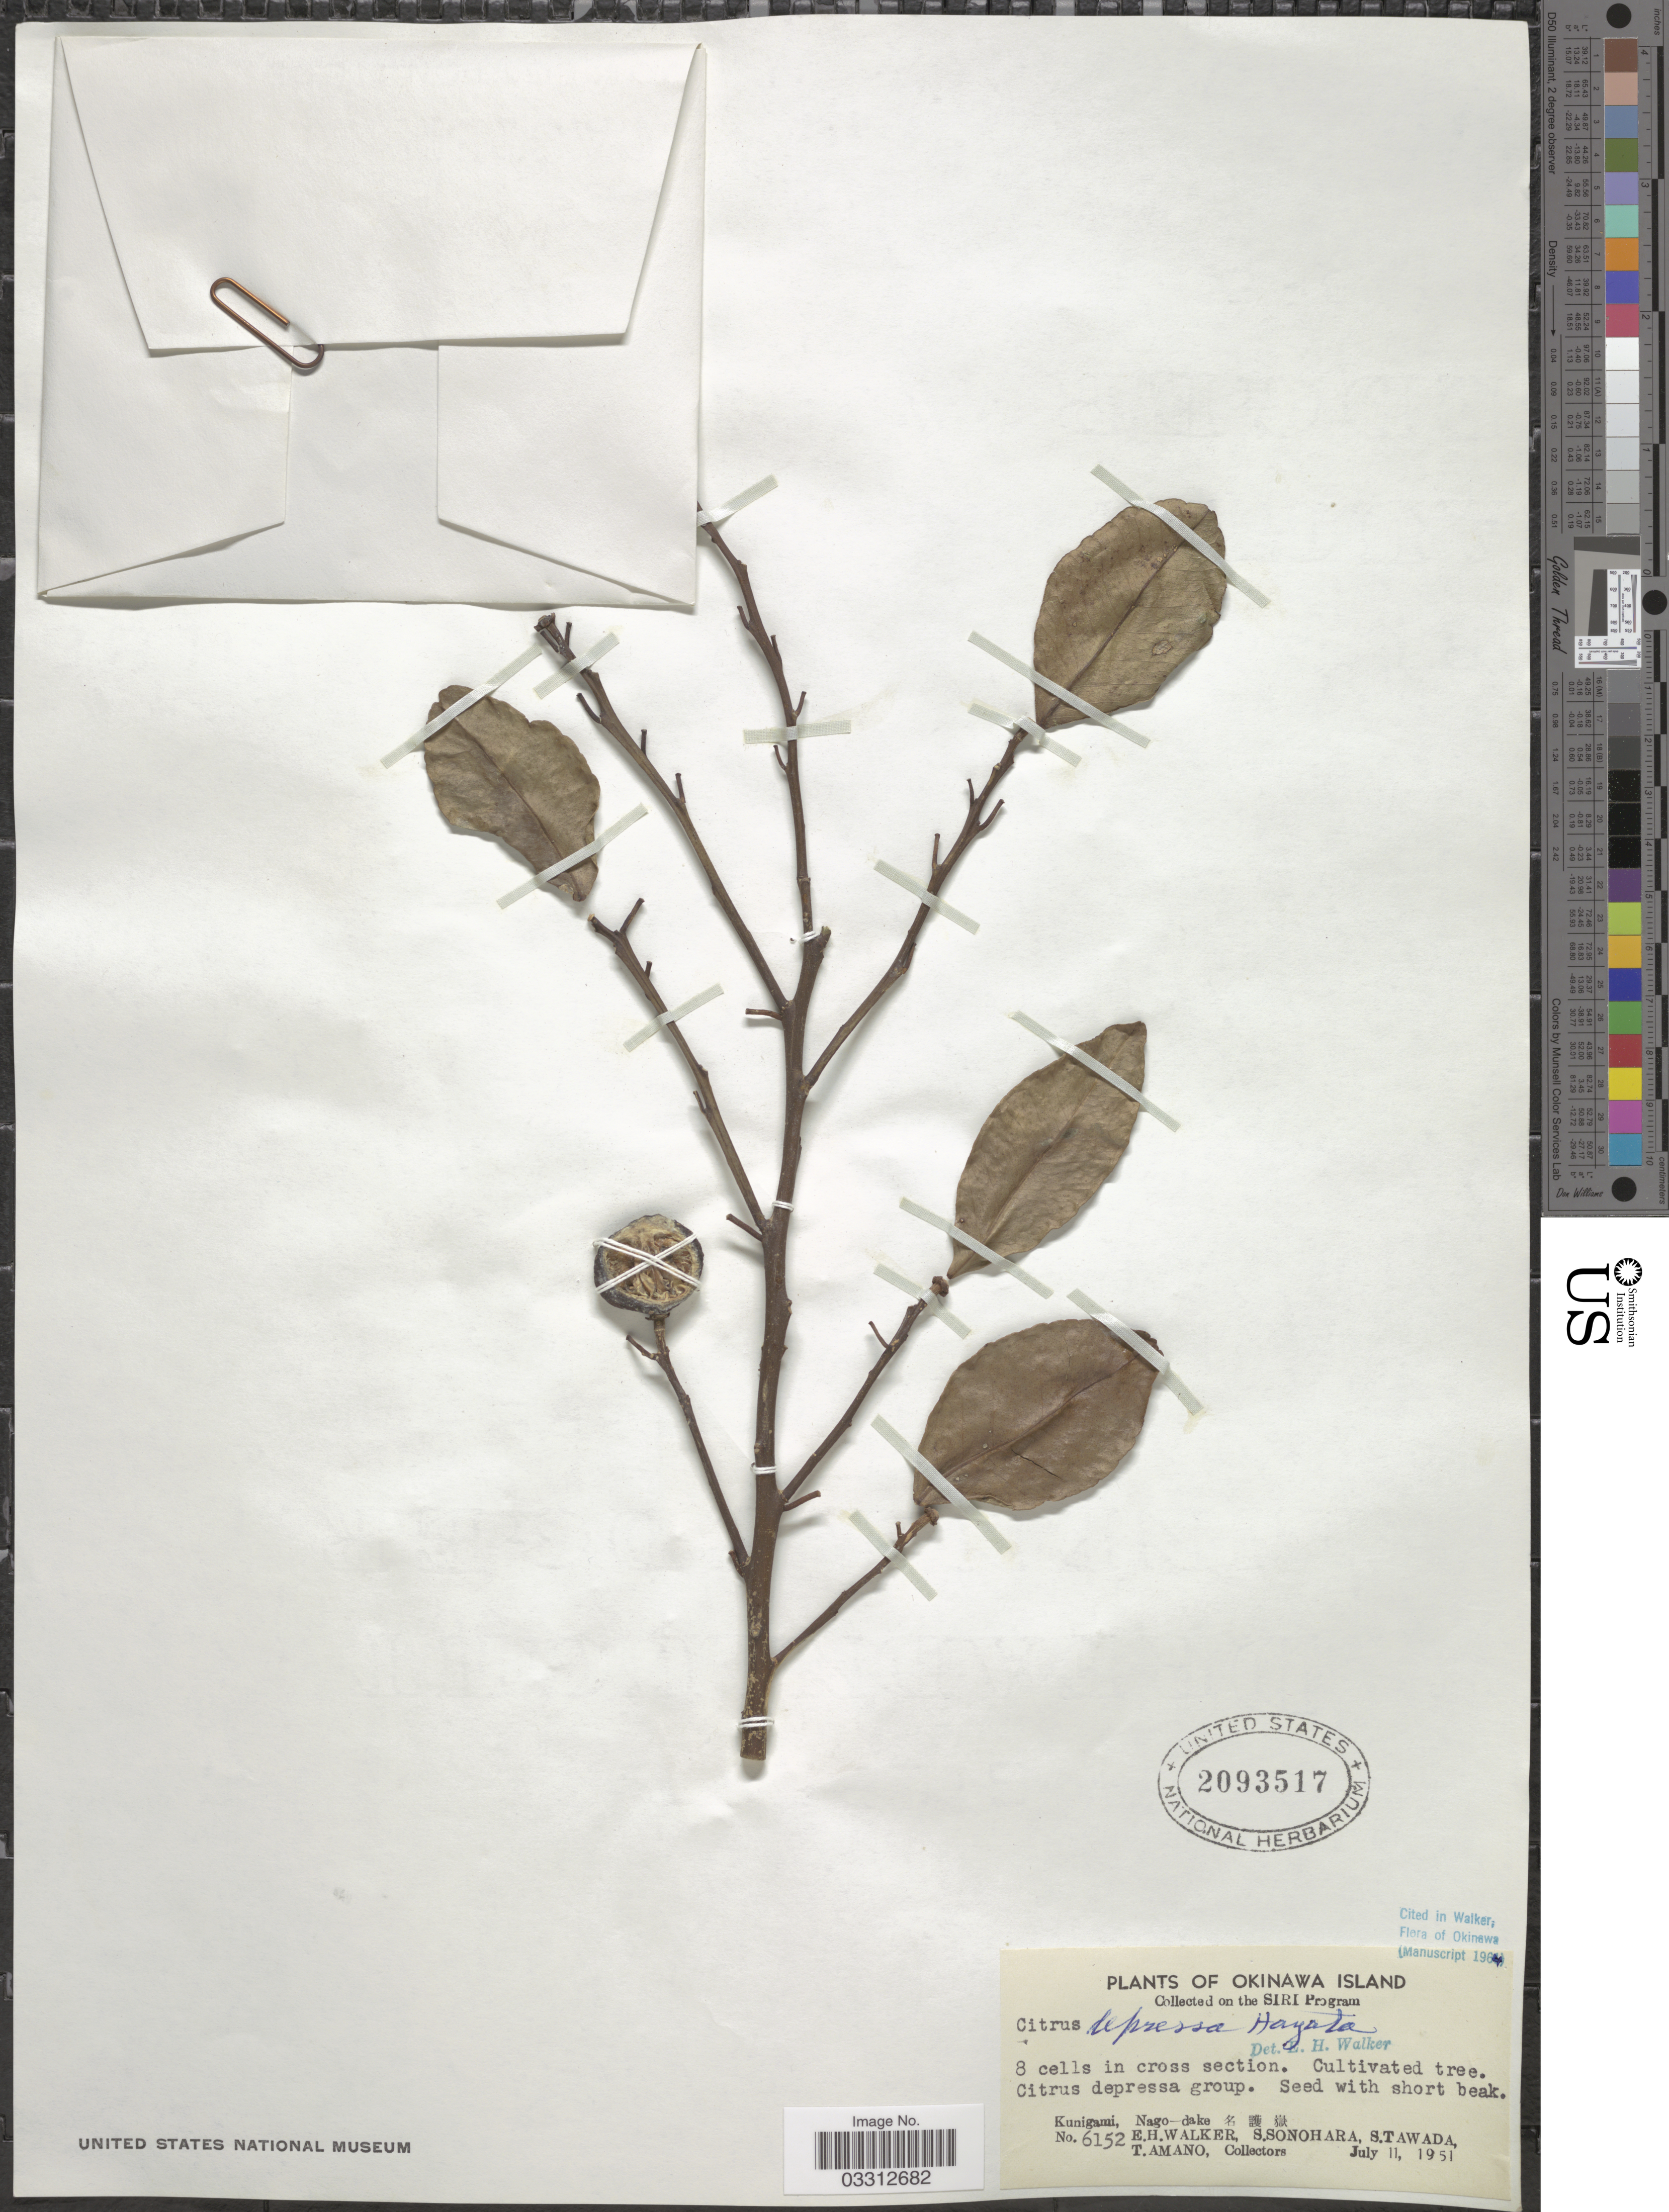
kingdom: Plantae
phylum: Tracheophyta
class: Magnoliopsida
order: Sapindales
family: Rutaceae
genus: Citrus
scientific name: Citrus depressa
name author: Hayata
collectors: E. H. Walker, S. Sonohara, S. Tawada & T. Amano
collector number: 6152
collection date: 1951-07-11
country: Japan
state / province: Okinawa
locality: Okinawa Island, Kunigami, Nago-dake X.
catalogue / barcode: US 2093517